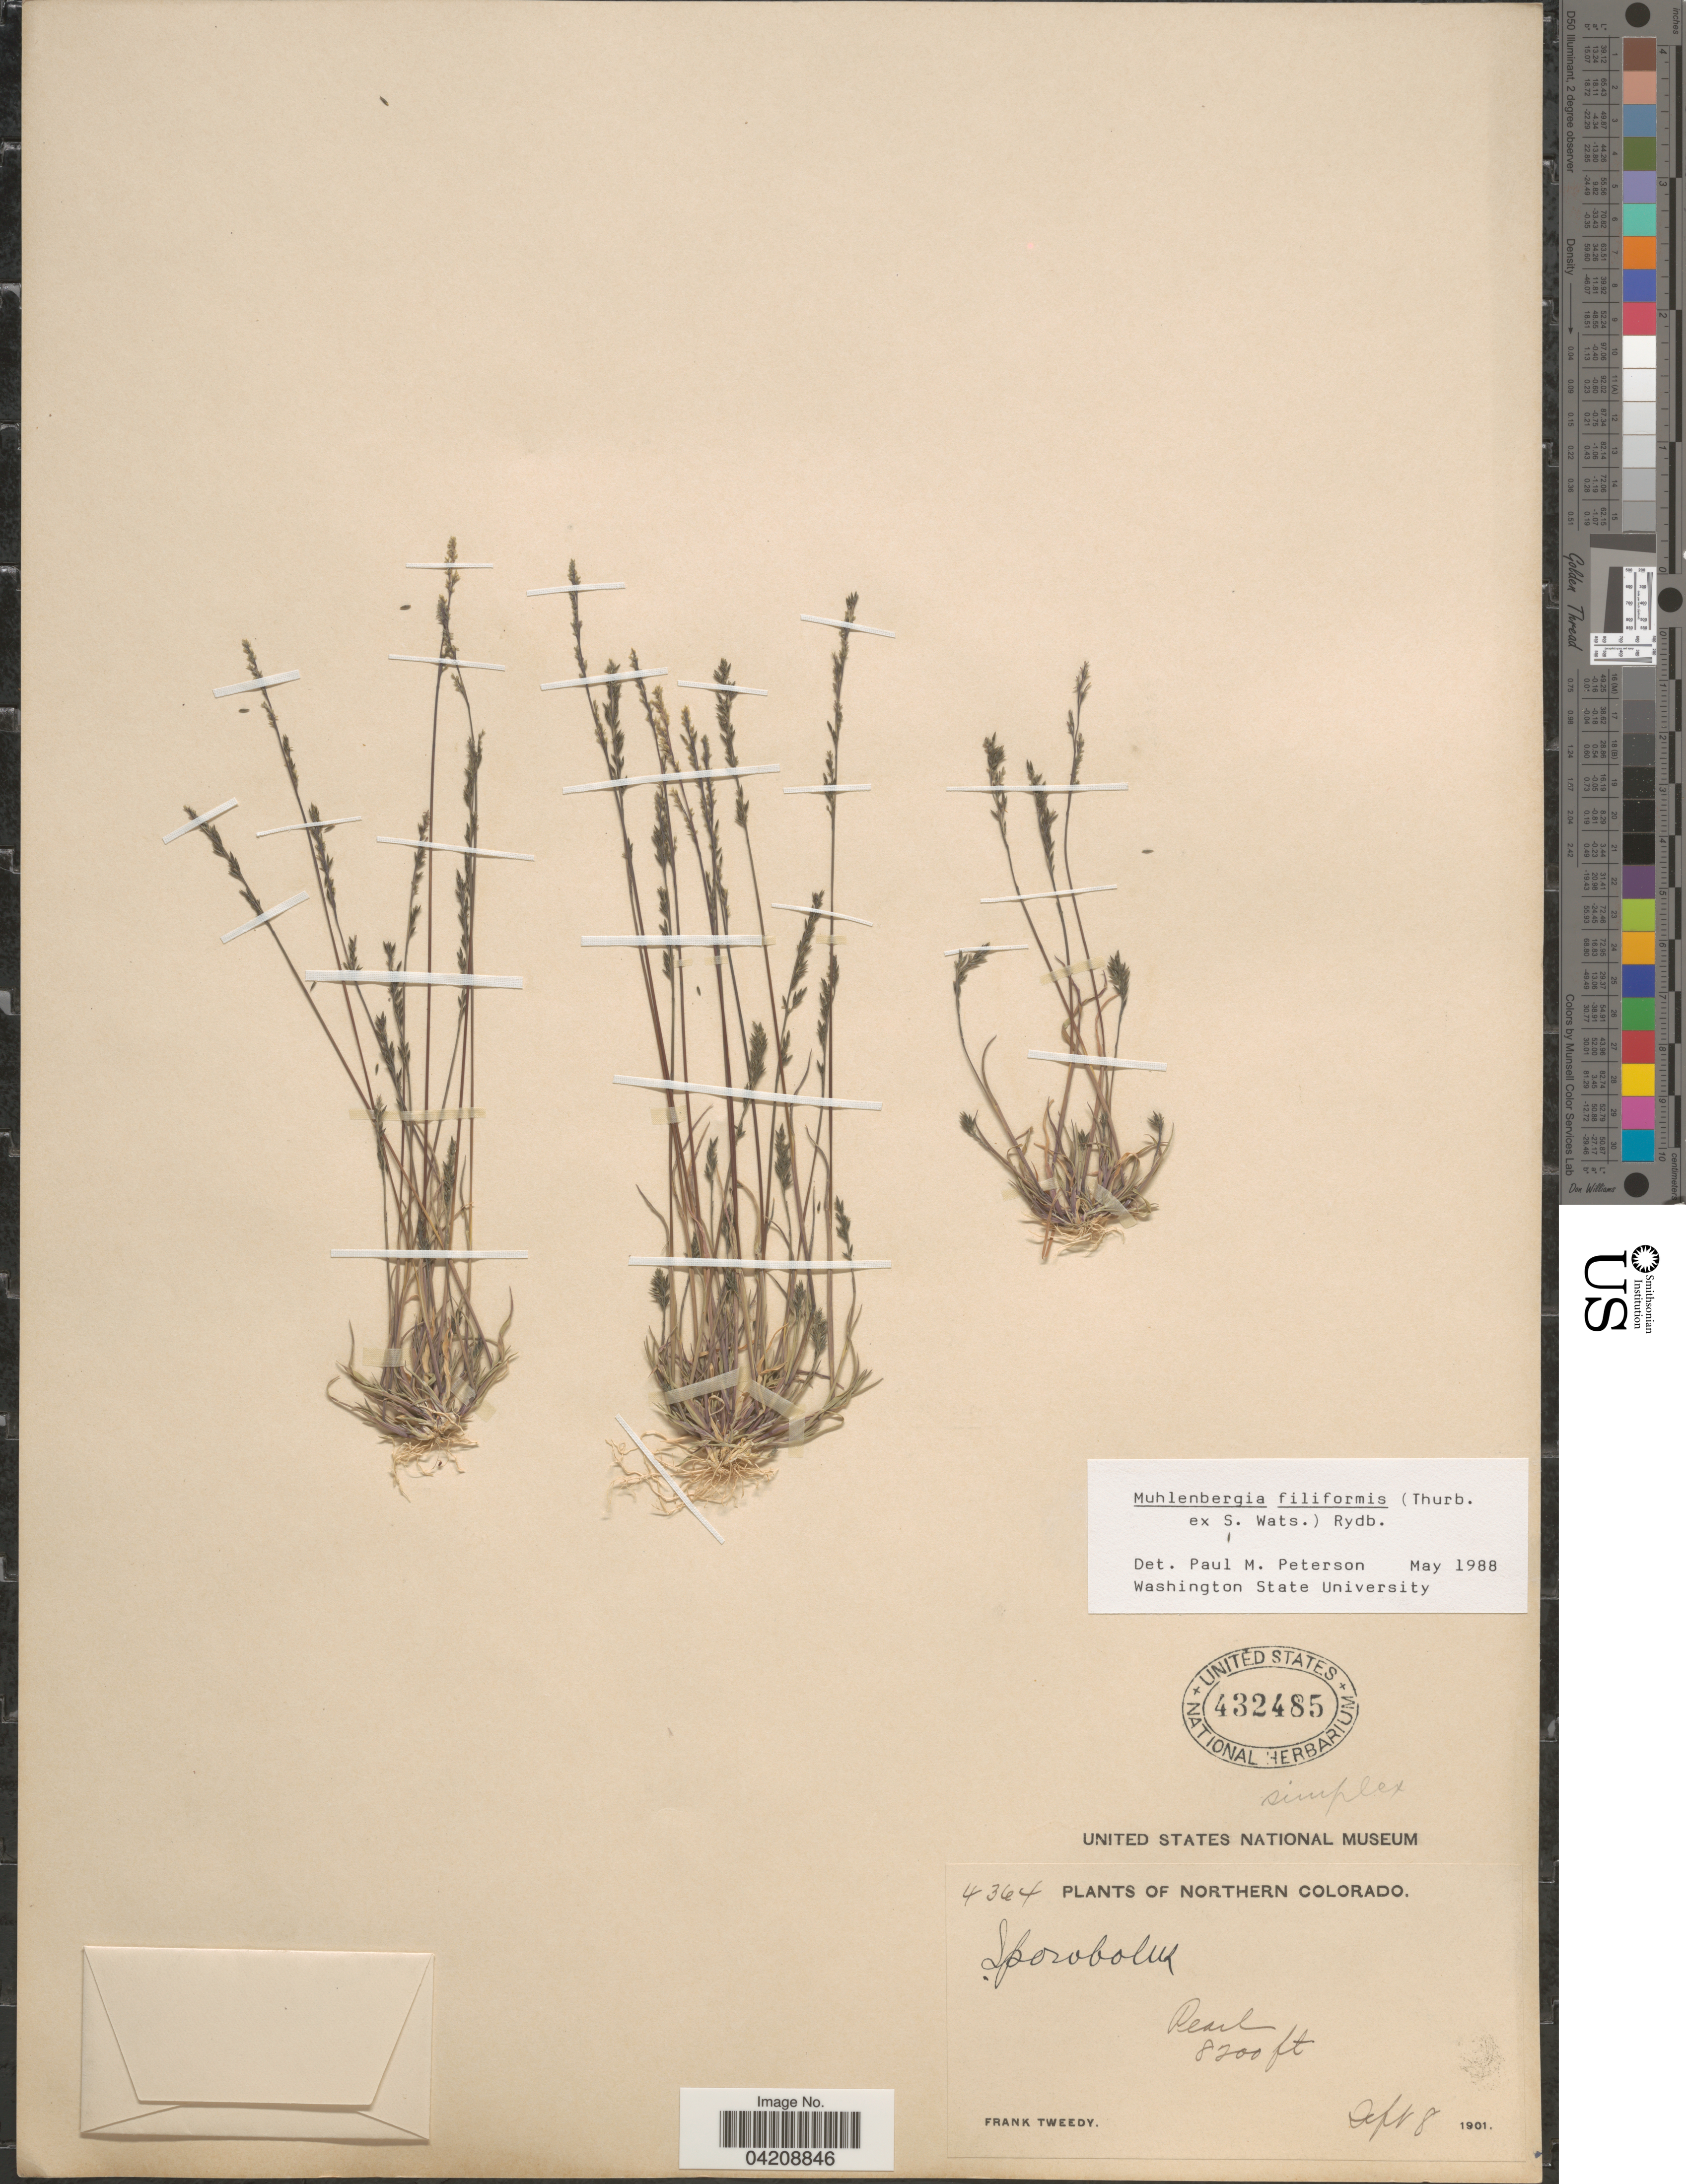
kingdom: Plantae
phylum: Tracheophyta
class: Liliopsida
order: Poales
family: Poaceae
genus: Muhlenbergia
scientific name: Muhlenbergia filiformis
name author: (Thurb. ex S. Watson) Rydb.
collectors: F. Tweedy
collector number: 4364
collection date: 1901-09-08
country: United States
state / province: Colorado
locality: Northern Colorado. Pearl.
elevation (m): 2499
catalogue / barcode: US 432485